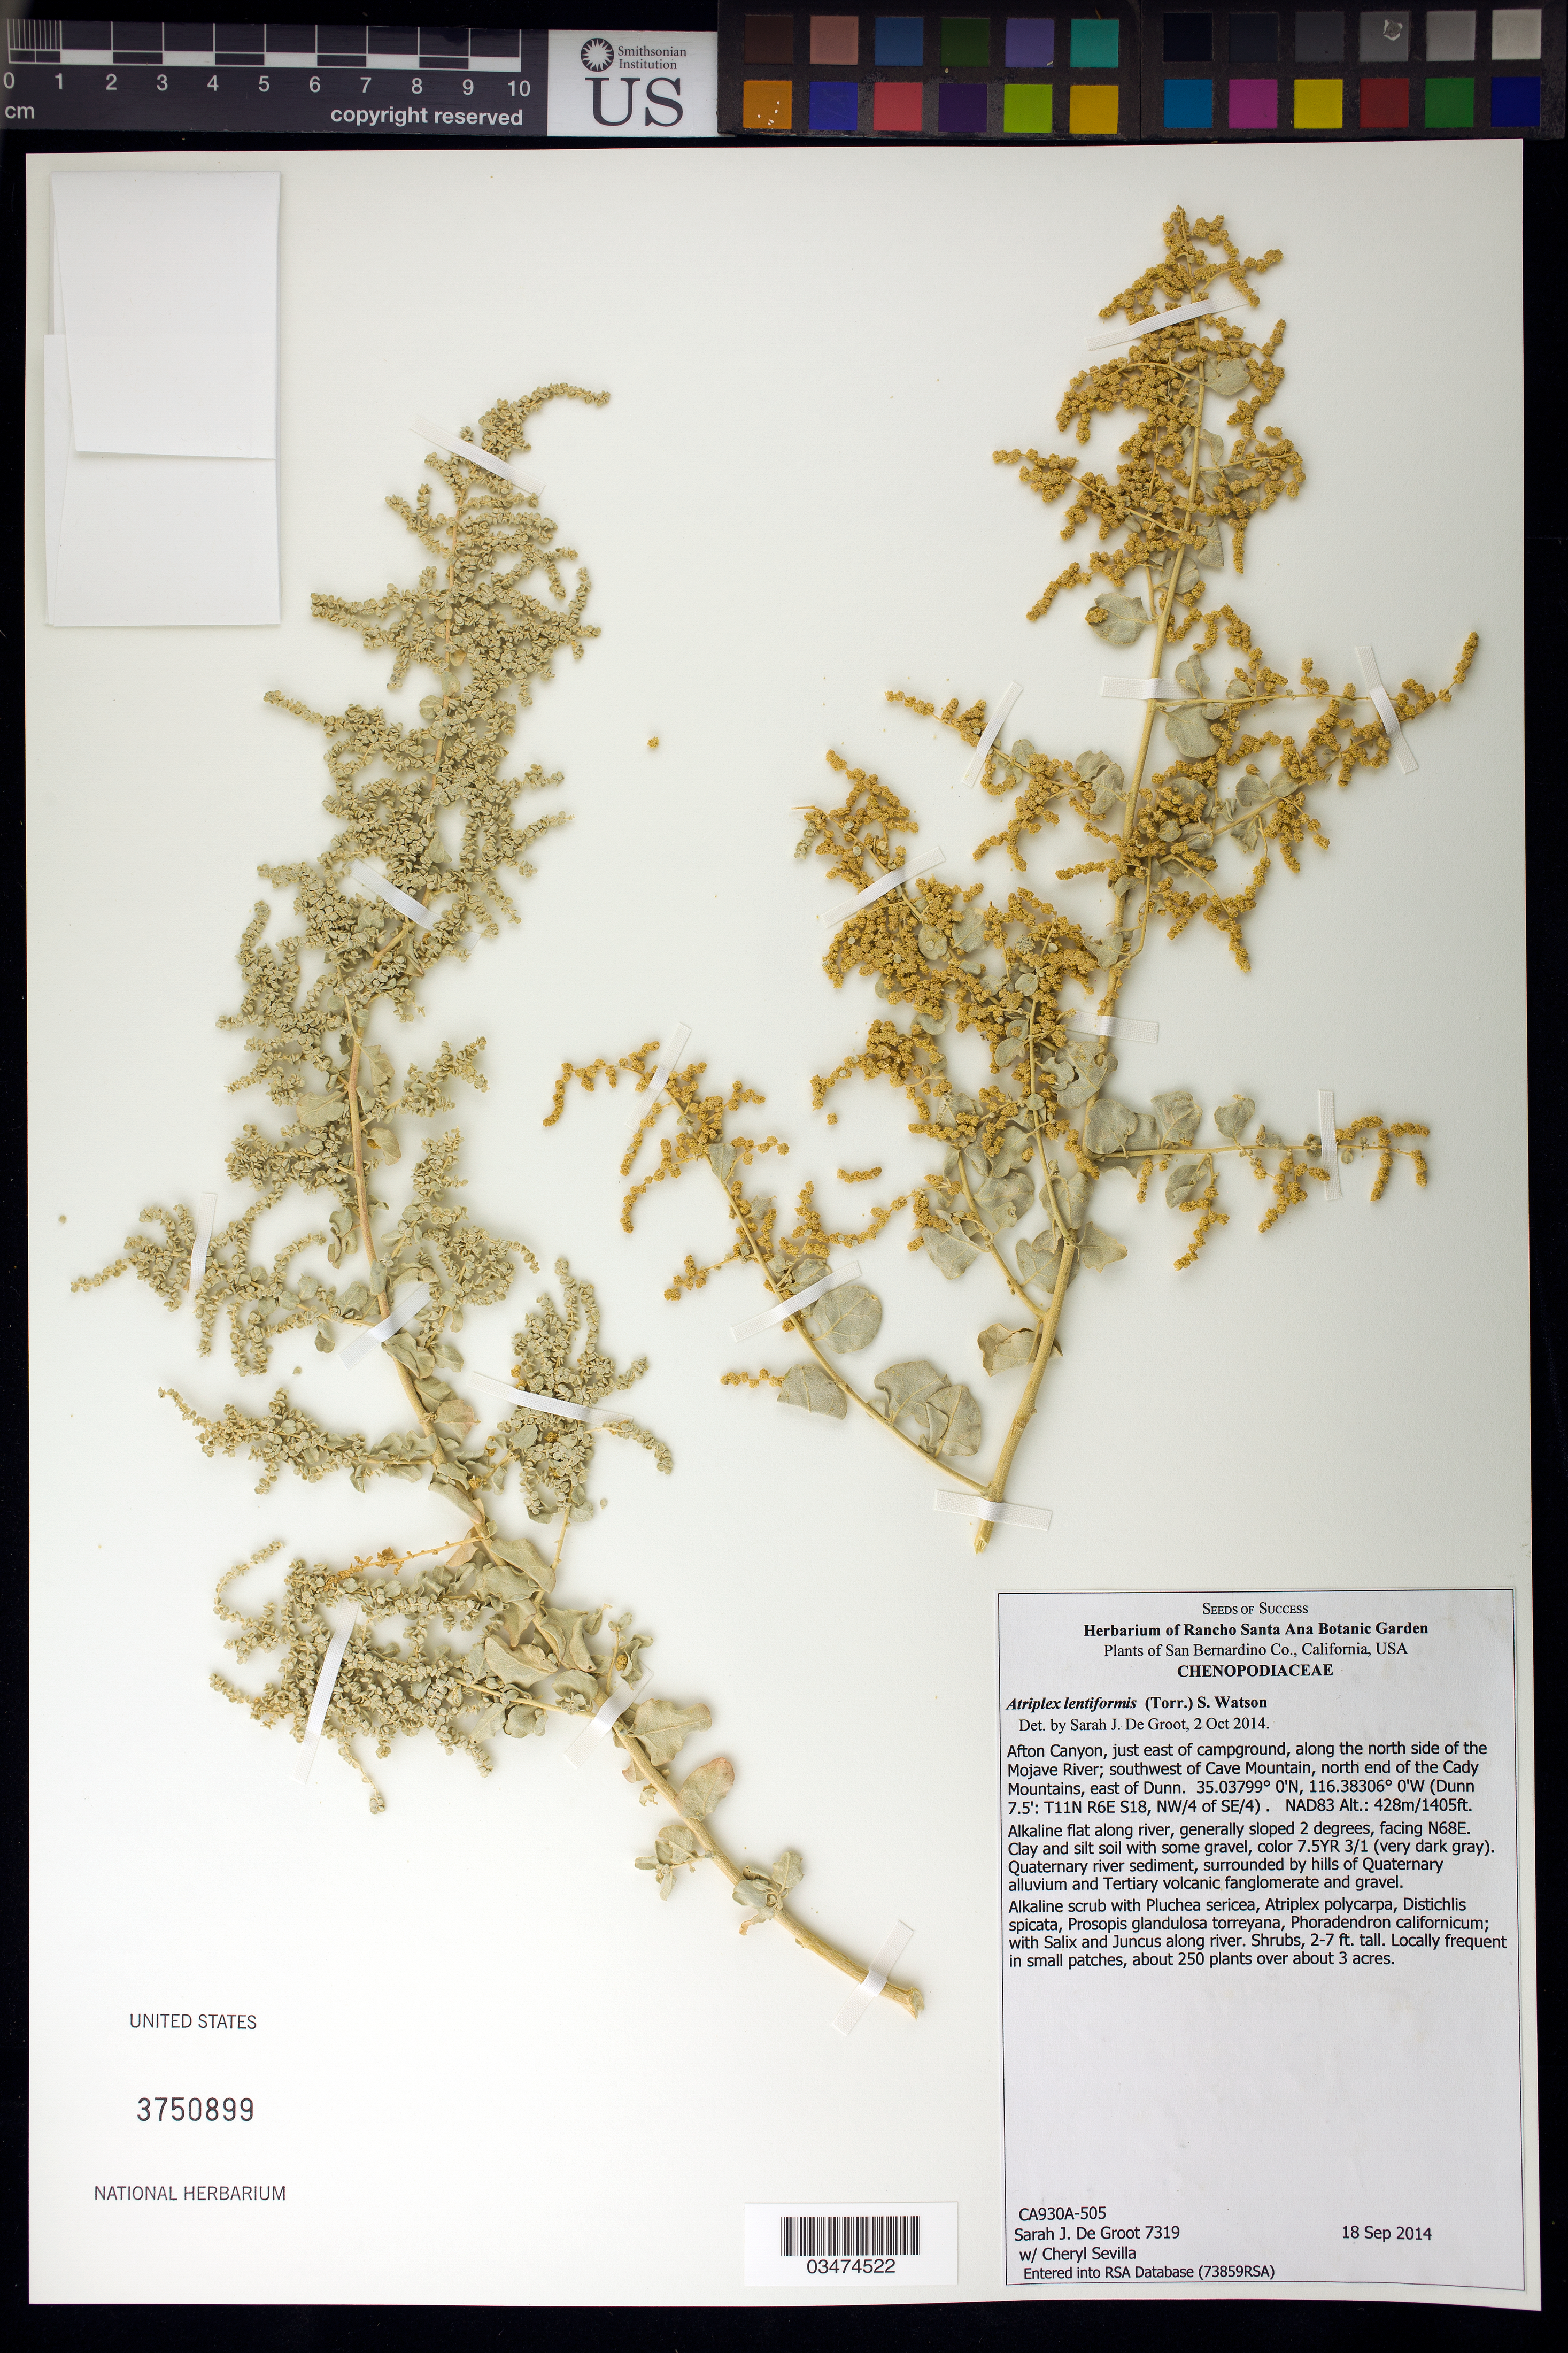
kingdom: Plantae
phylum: Tracheophyta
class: Magnoliopsida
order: Caryophyllales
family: Amaranthaceae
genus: Atriplex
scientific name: Atriplex lentiformis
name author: (Torr.) S. Watson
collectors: S. De Groot & C. Sevilla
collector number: CA930A-505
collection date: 2014-09-18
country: United States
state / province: California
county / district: San Bernardino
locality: Afton Canyon, N side of Mojave River, SW of Cave Mt, E end of Cady Mts, E of Dunn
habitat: Silt and clay soil with some gravel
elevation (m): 428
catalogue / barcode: US 3750899